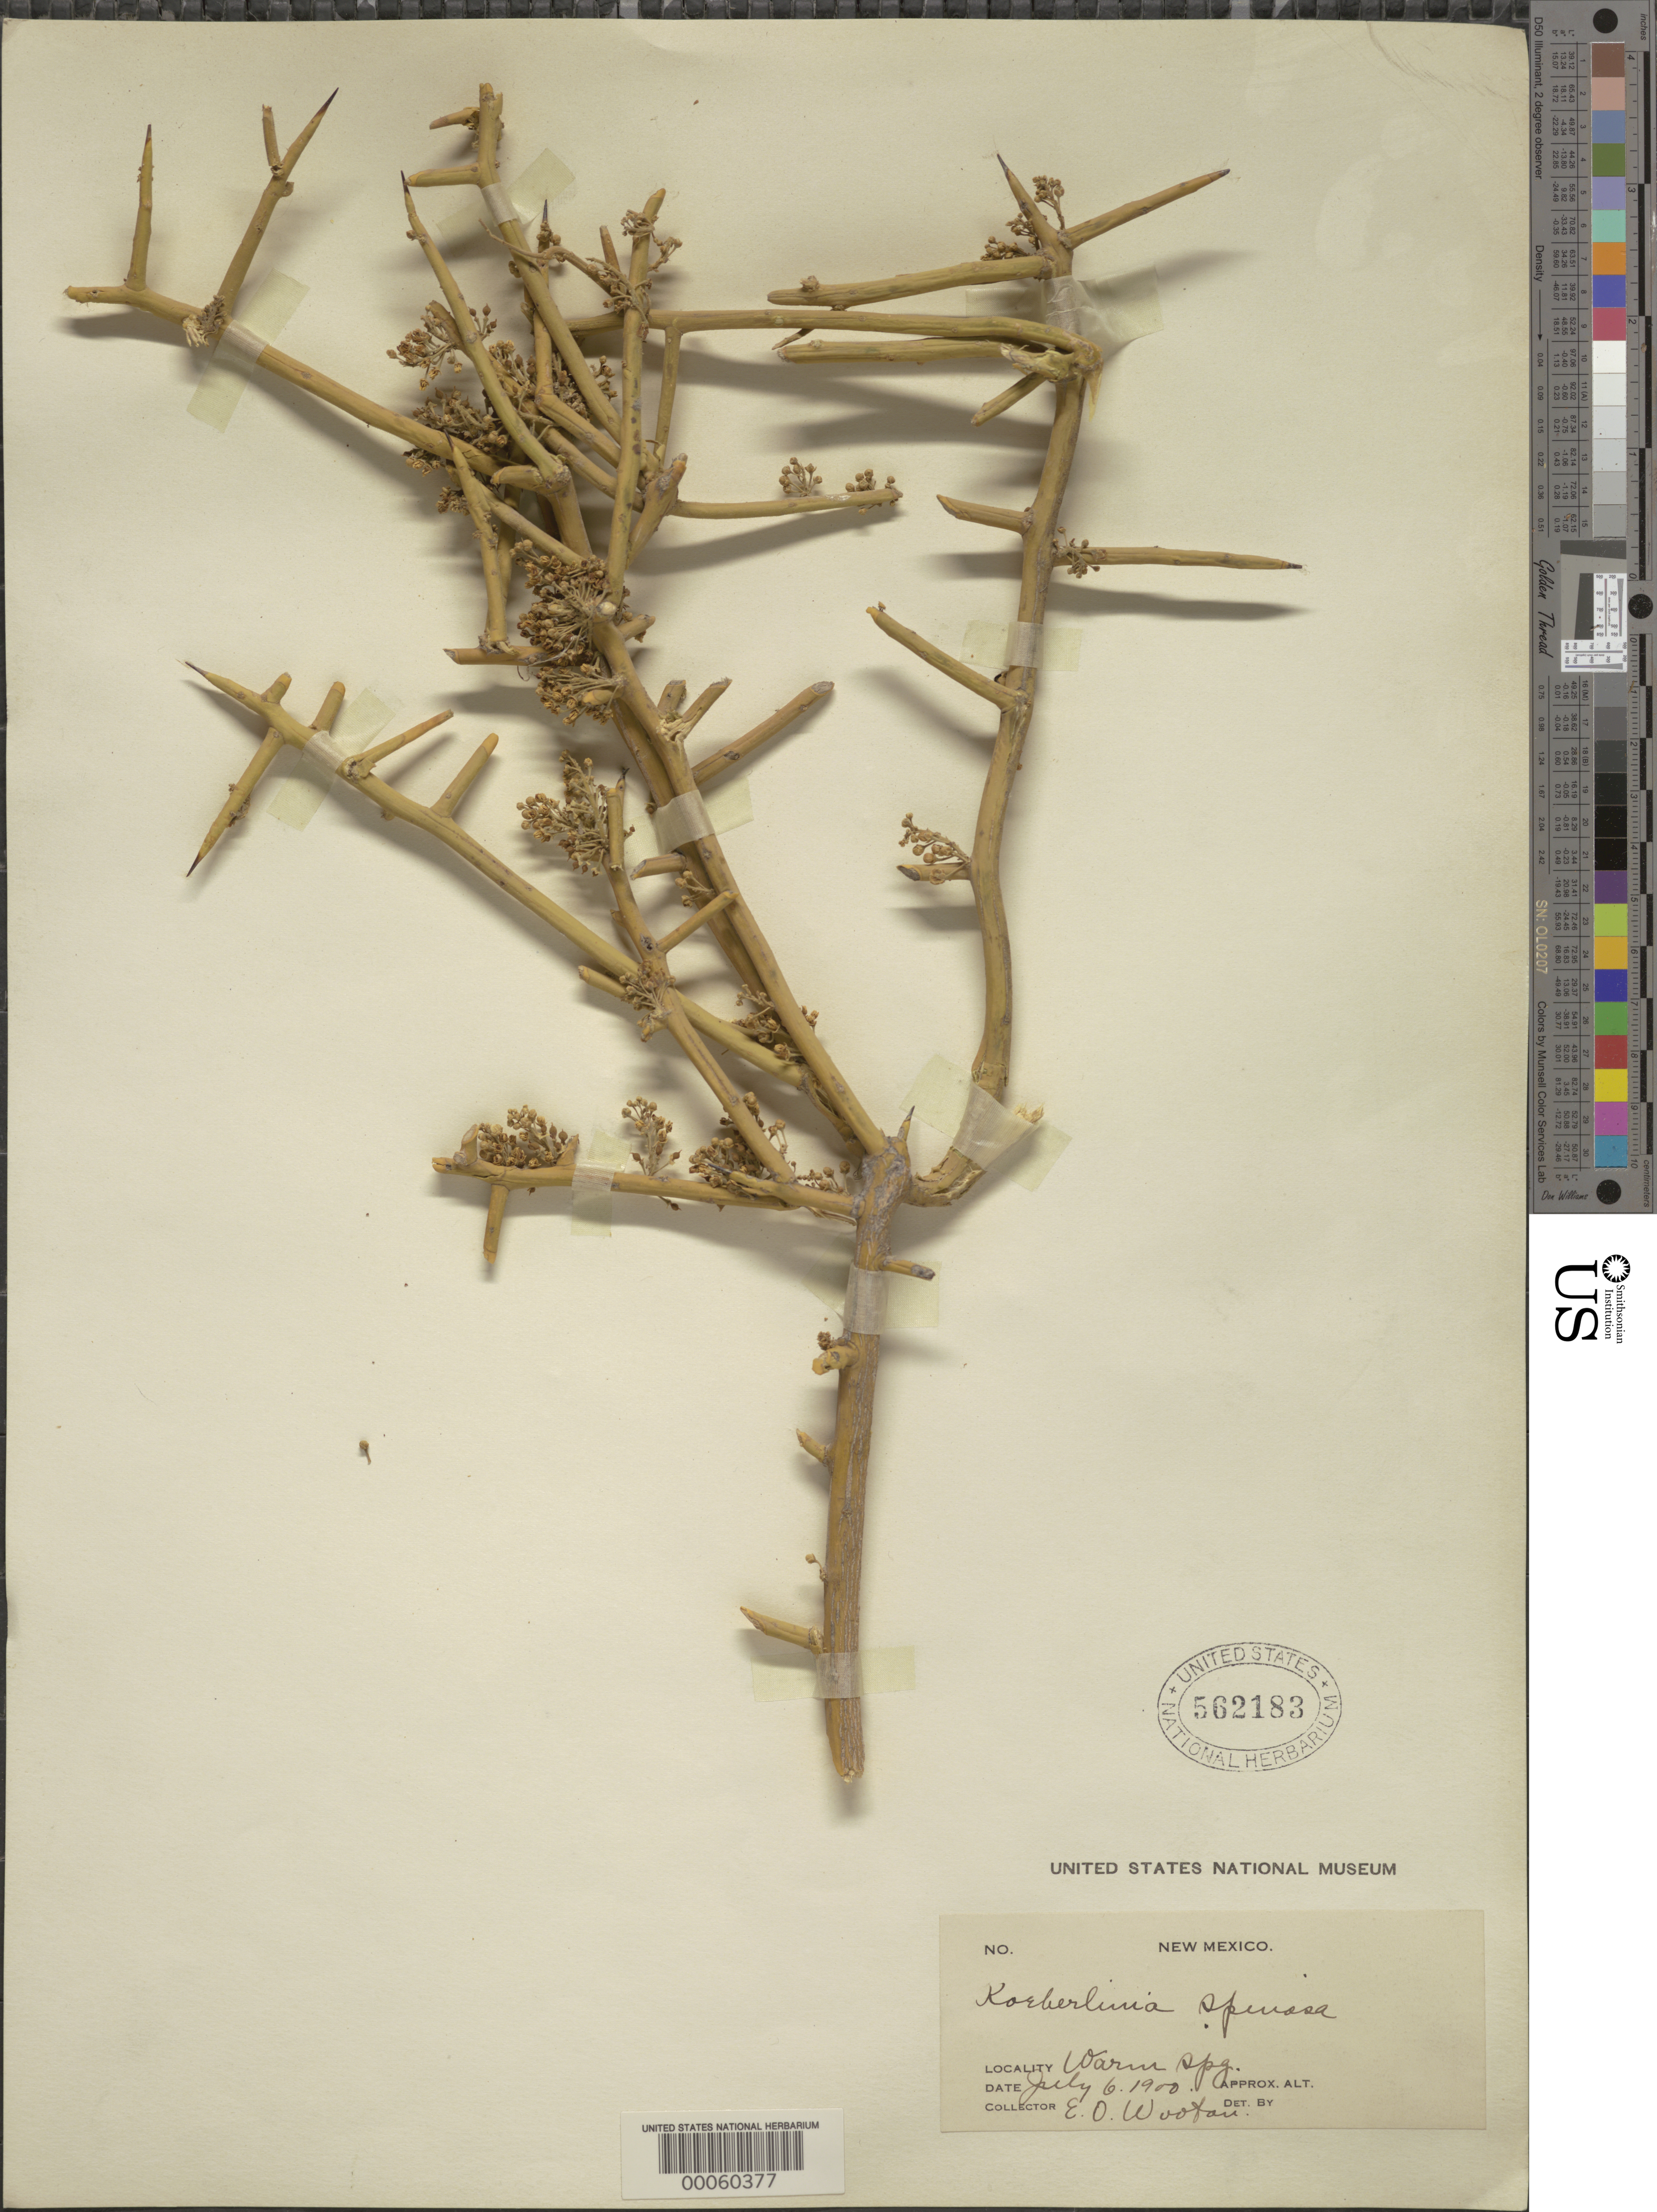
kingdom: Plantae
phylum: Tracheophyta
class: Magnoliopsida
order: Brassicales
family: Koeberliniaceae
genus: Koeberlinia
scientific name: Koeberlinia spinosa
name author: Zucc.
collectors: E. O. Wooton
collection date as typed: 06 Jul 1900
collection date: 1900-07-06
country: United States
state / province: New Mexico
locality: Warm spg.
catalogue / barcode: US 562183